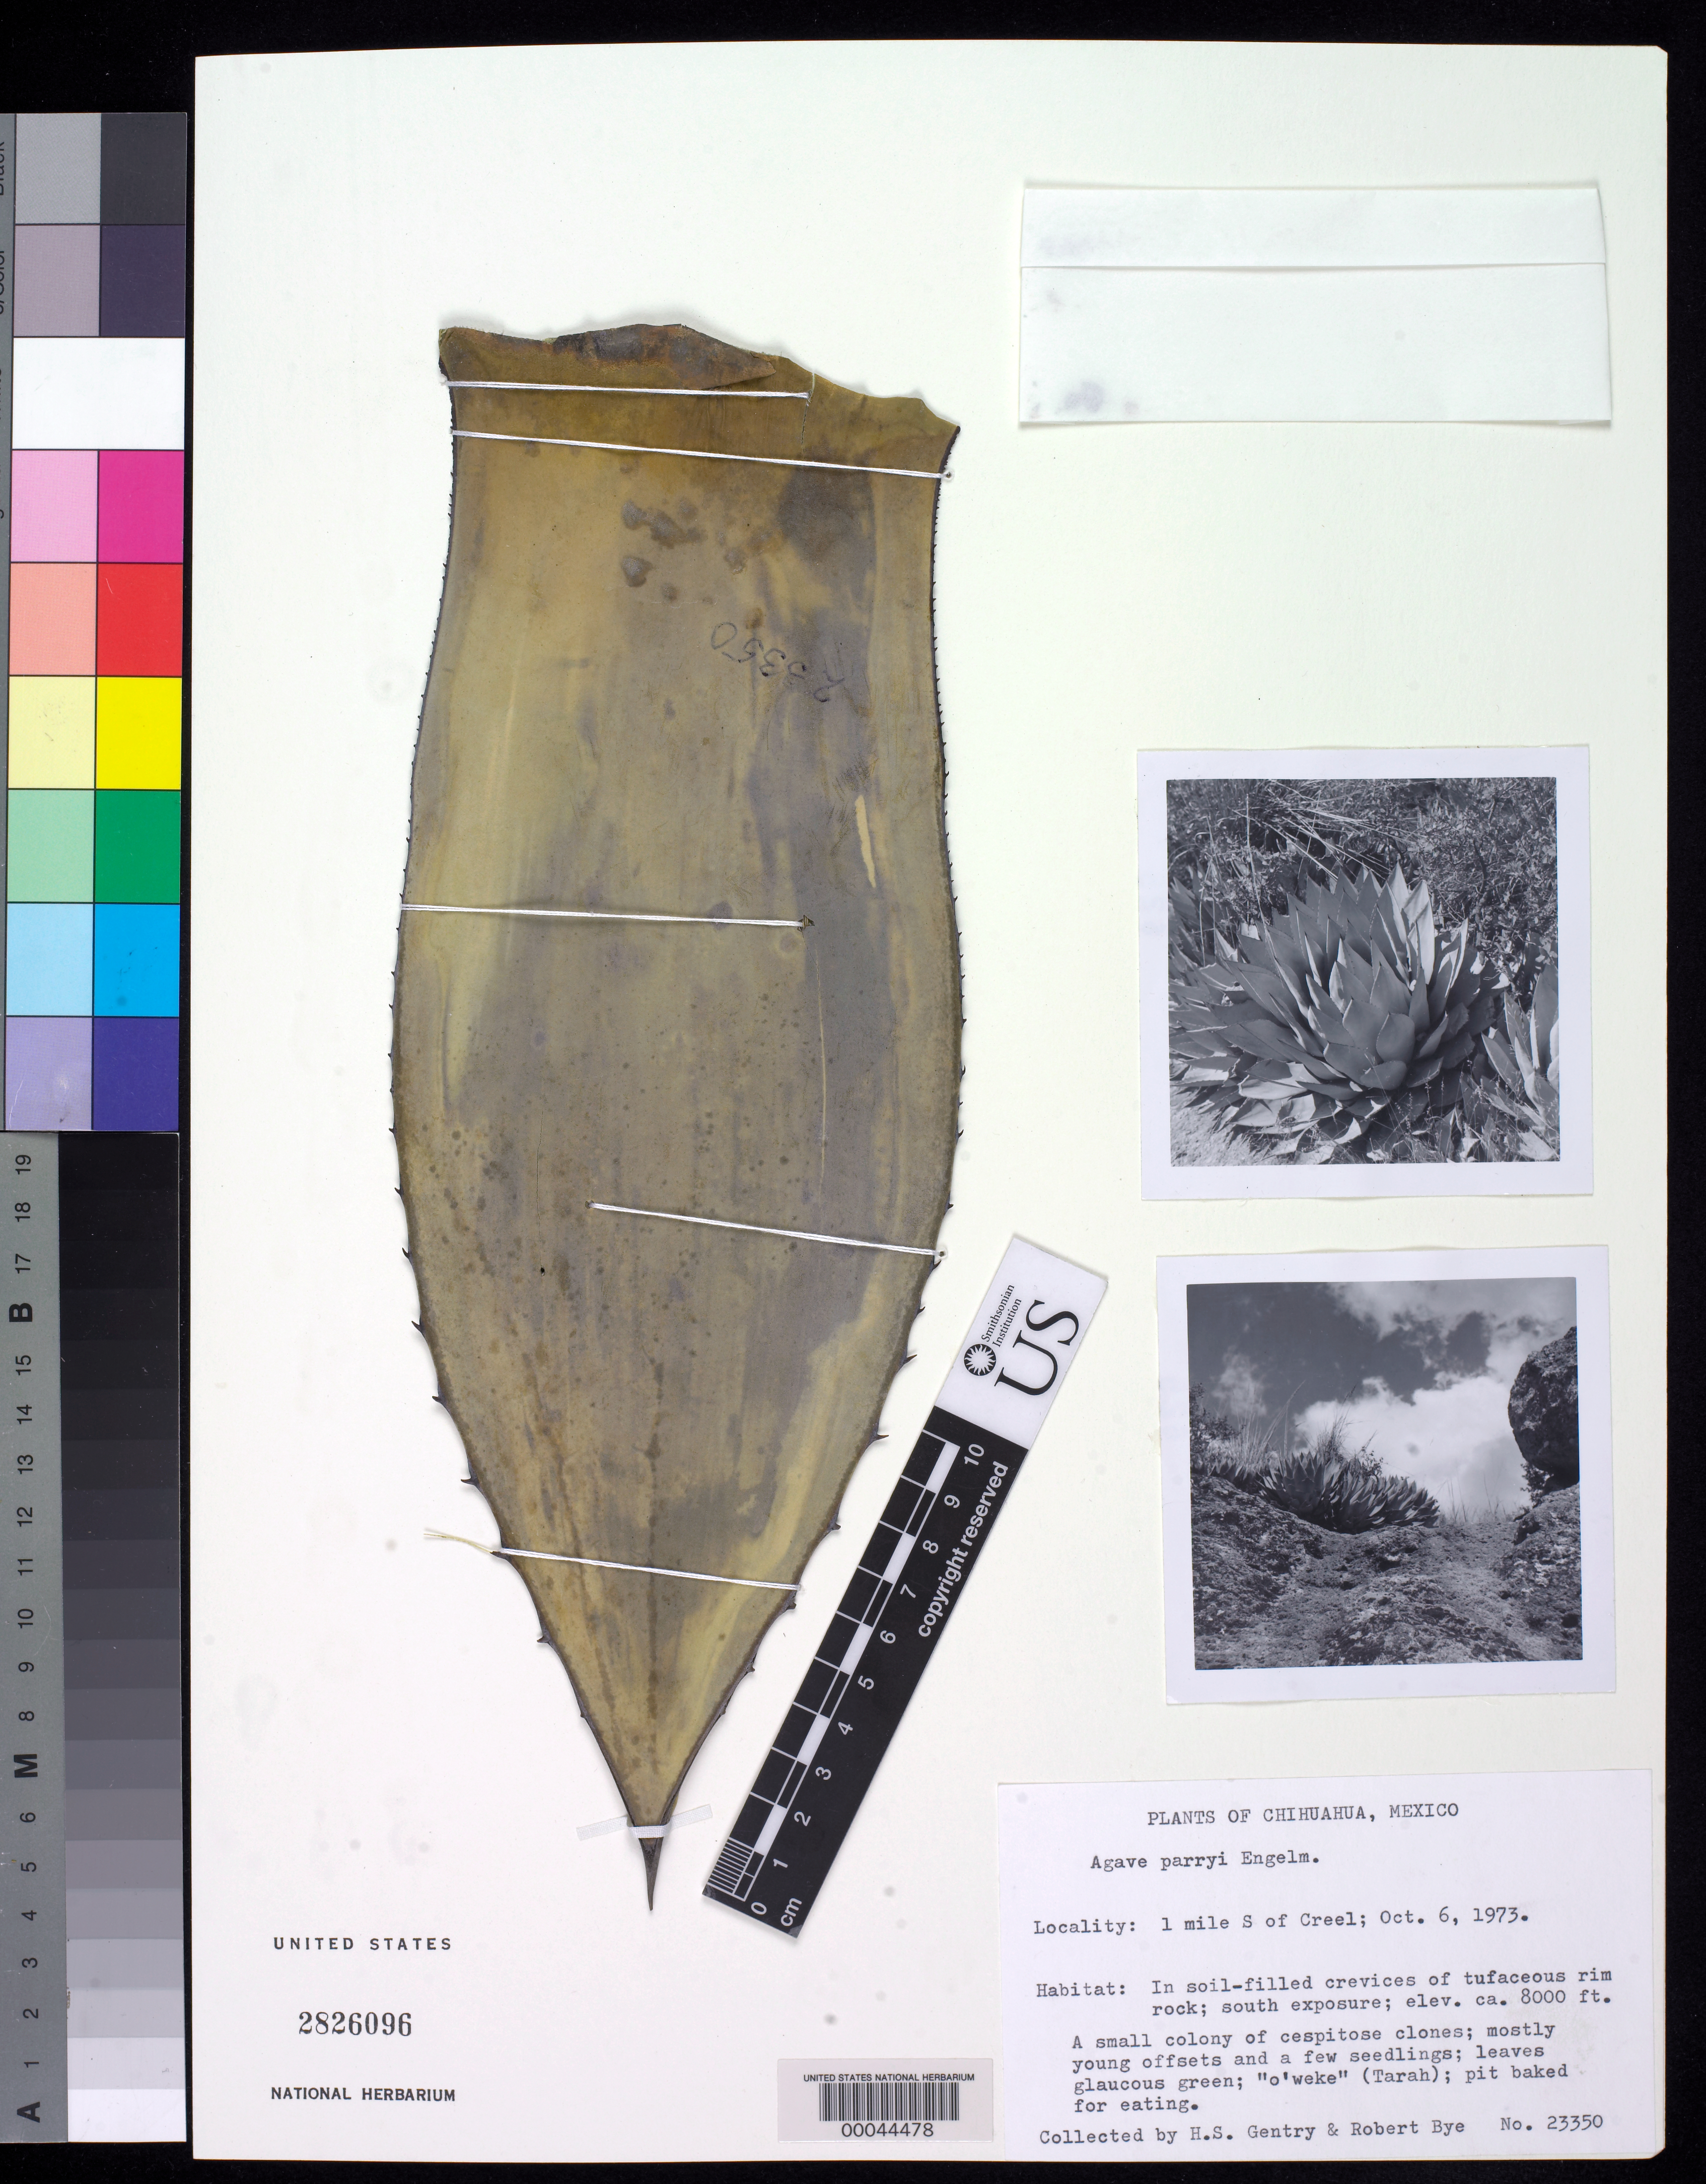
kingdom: Plantae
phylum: Tracheophyta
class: Liliopsida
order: Asparagales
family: Asparagaceae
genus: Agave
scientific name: Agave parryi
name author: Engelm.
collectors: H. S. Gentry & R. A. Bye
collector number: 23350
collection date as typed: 06 Oct 1973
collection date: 1973-10-06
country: Mexico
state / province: Chihuahua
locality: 1 mi S of Creel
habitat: In soil-filled crevices of tufaceous rim rock; s exposure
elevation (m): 2438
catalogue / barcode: US 2826096